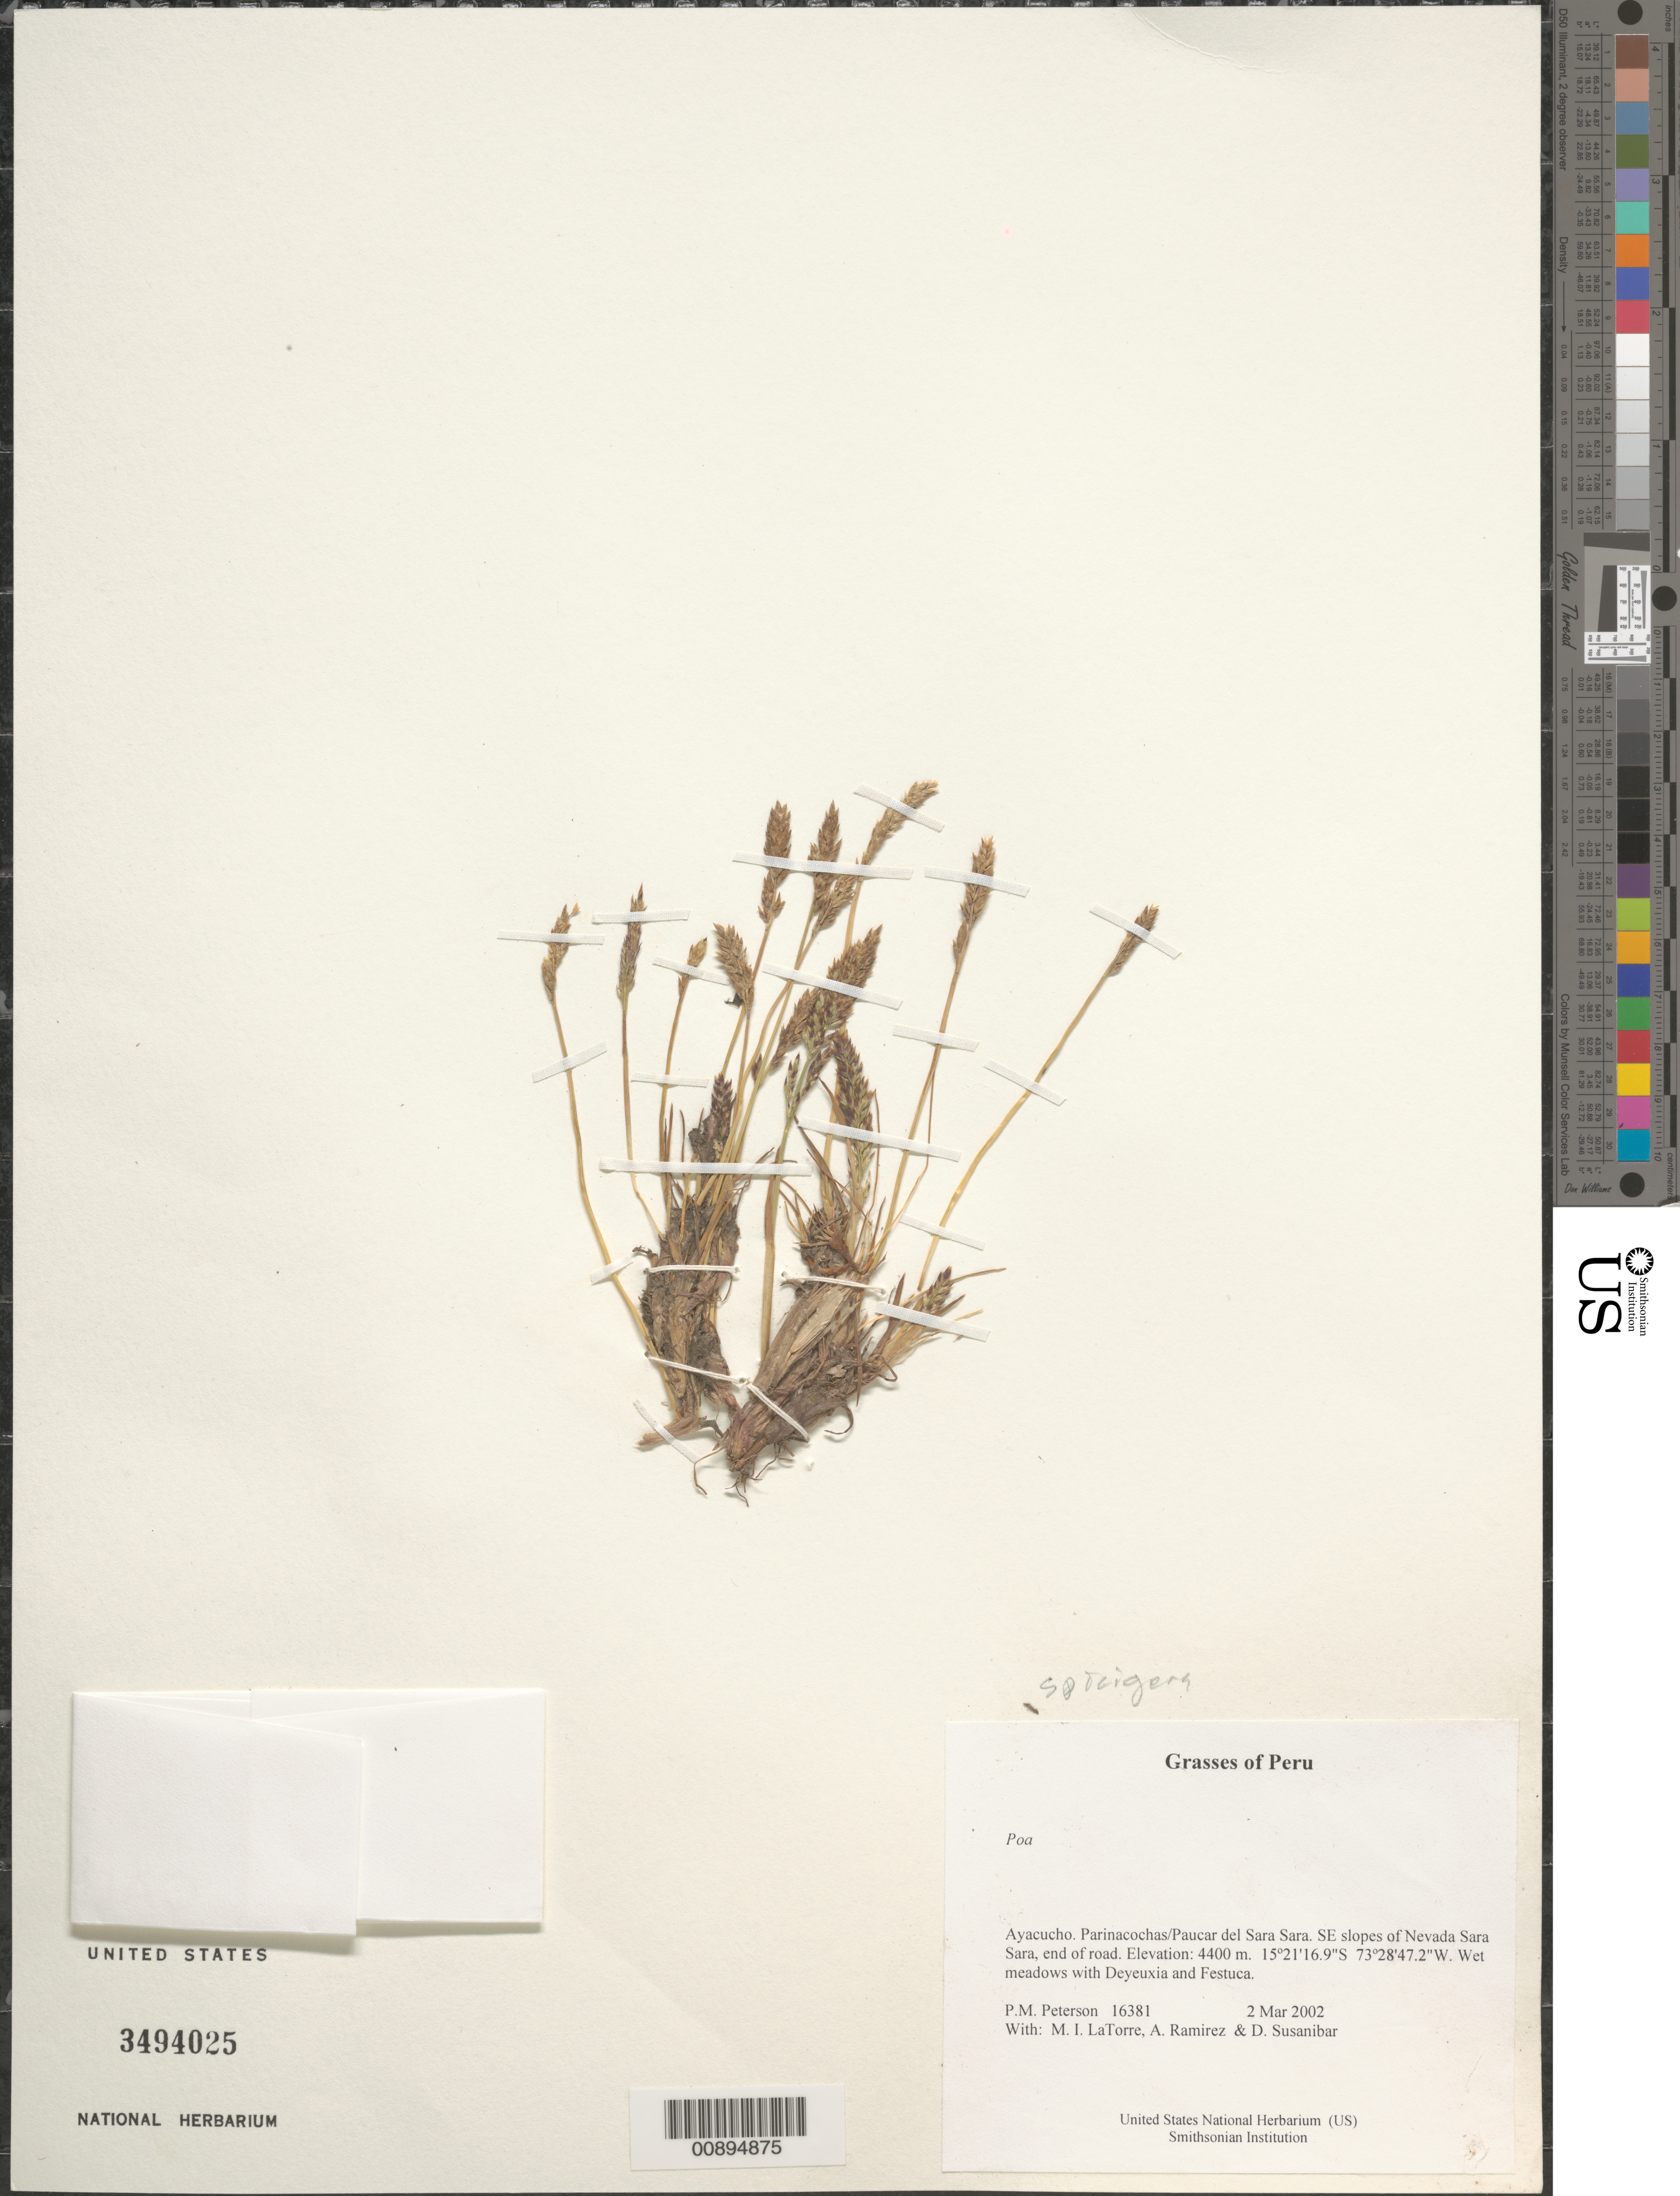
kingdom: Plantae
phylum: Tracheophyta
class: Liliopsida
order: Poales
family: Poaceae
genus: Poa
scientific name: Poa spicigera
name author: Tovar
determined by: Soreng, Robert J., Research Associate (BOT), Smithsonian Institution - National Museum of Natural History (UNITED STATES)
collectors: P. M. Peterson, M. I. La Torre, A. Ramírez & D. Susanibar Cruz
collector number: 16381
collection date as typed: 02 Mar 2002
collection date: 2002-03-02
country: Peru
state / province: Ayacucho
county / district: Parinacochas/Paucar del Sara Sara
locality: SE slopes of Nevada Sara Sara, end of road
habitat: Wet meadows with ~Deyeuxia and Festuca~.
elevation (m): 4400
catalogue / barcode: US 3494025